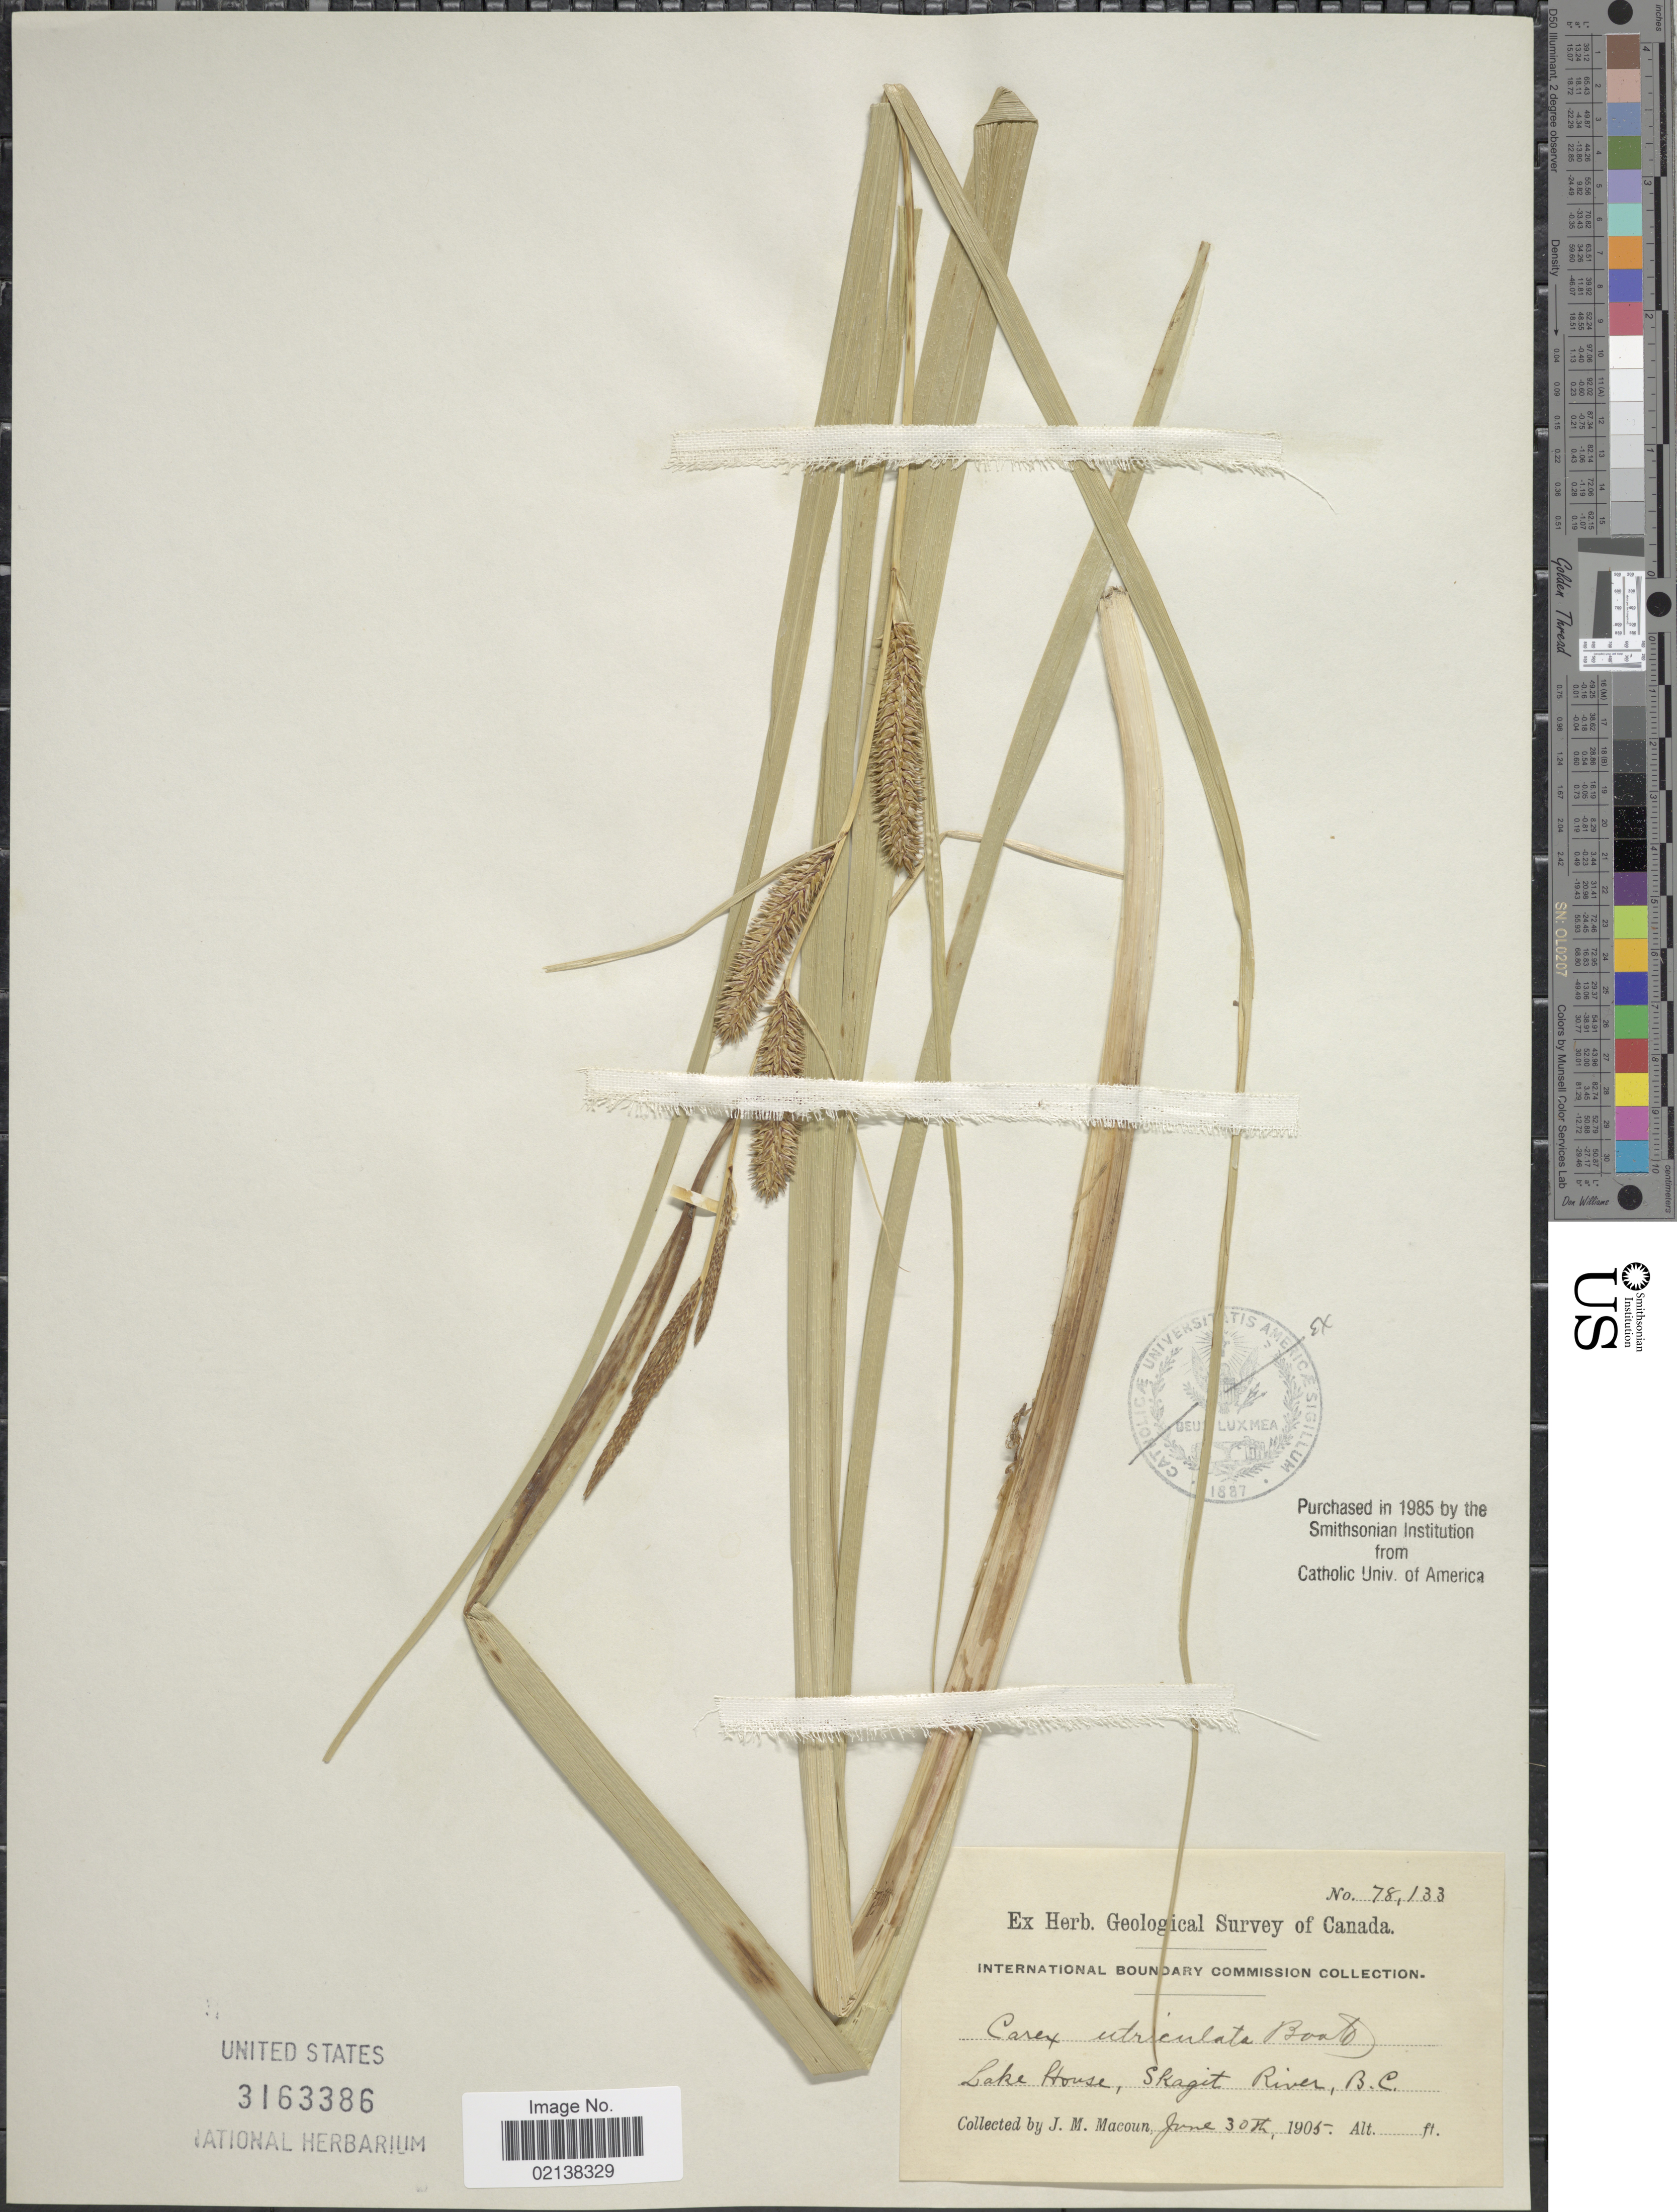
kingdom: Plantae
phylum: Tracheophyta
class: Liliopsida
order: Poales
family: Cyperaceae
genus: Carex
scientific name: Carex utriculata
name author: Boott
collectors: J. Macoun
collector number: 78133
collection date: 1905-06-30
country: Canada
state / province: British Columbia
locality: Lake House, Skagit River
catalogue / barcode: US 3163386